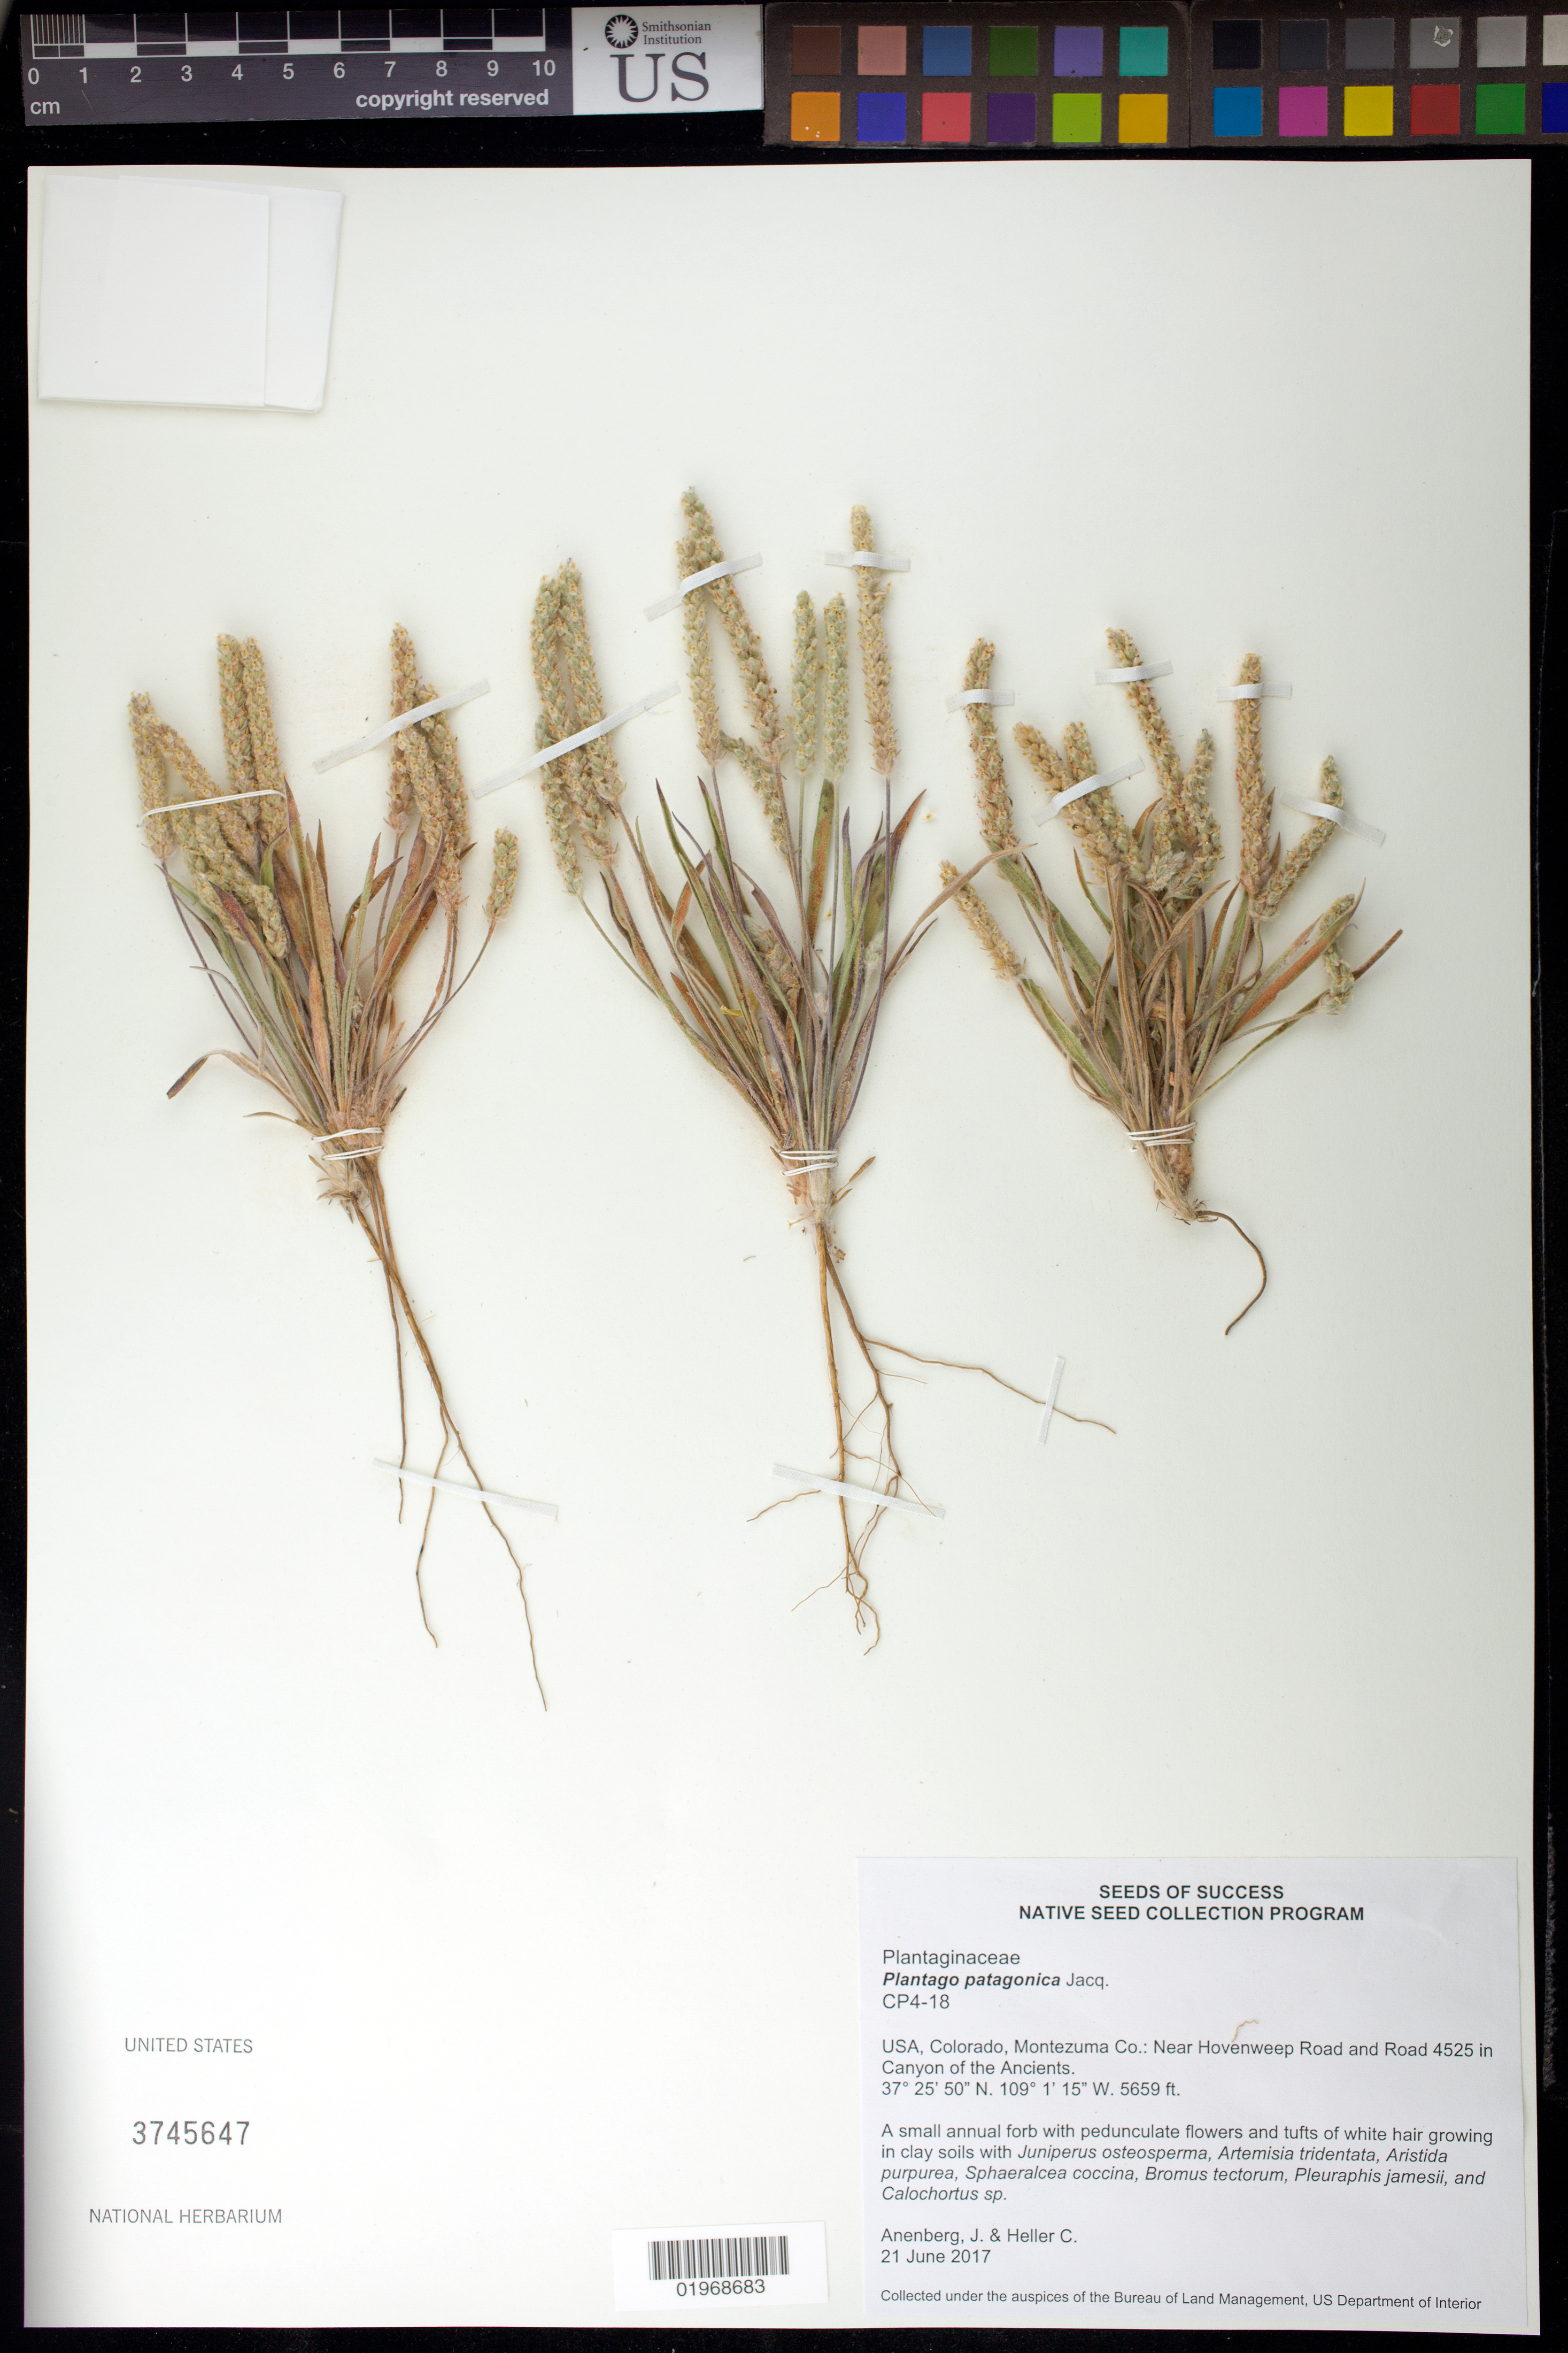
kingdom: Plantae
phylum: Tracheophyta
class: Magnoliopsida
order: Lamiales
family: Plantaginaceae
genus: Plantago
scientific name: Plantago patagonica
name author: Jacq.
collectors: J. Anenberg & C. Heller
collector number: CP4-18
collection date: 2017-06-21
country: United States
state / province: Colorado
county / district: Montezuma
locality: Canyon of the Ancients, near HovenweepRoad and Road 4525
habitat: Clay soils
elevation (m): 1725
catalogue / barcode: US 3745647